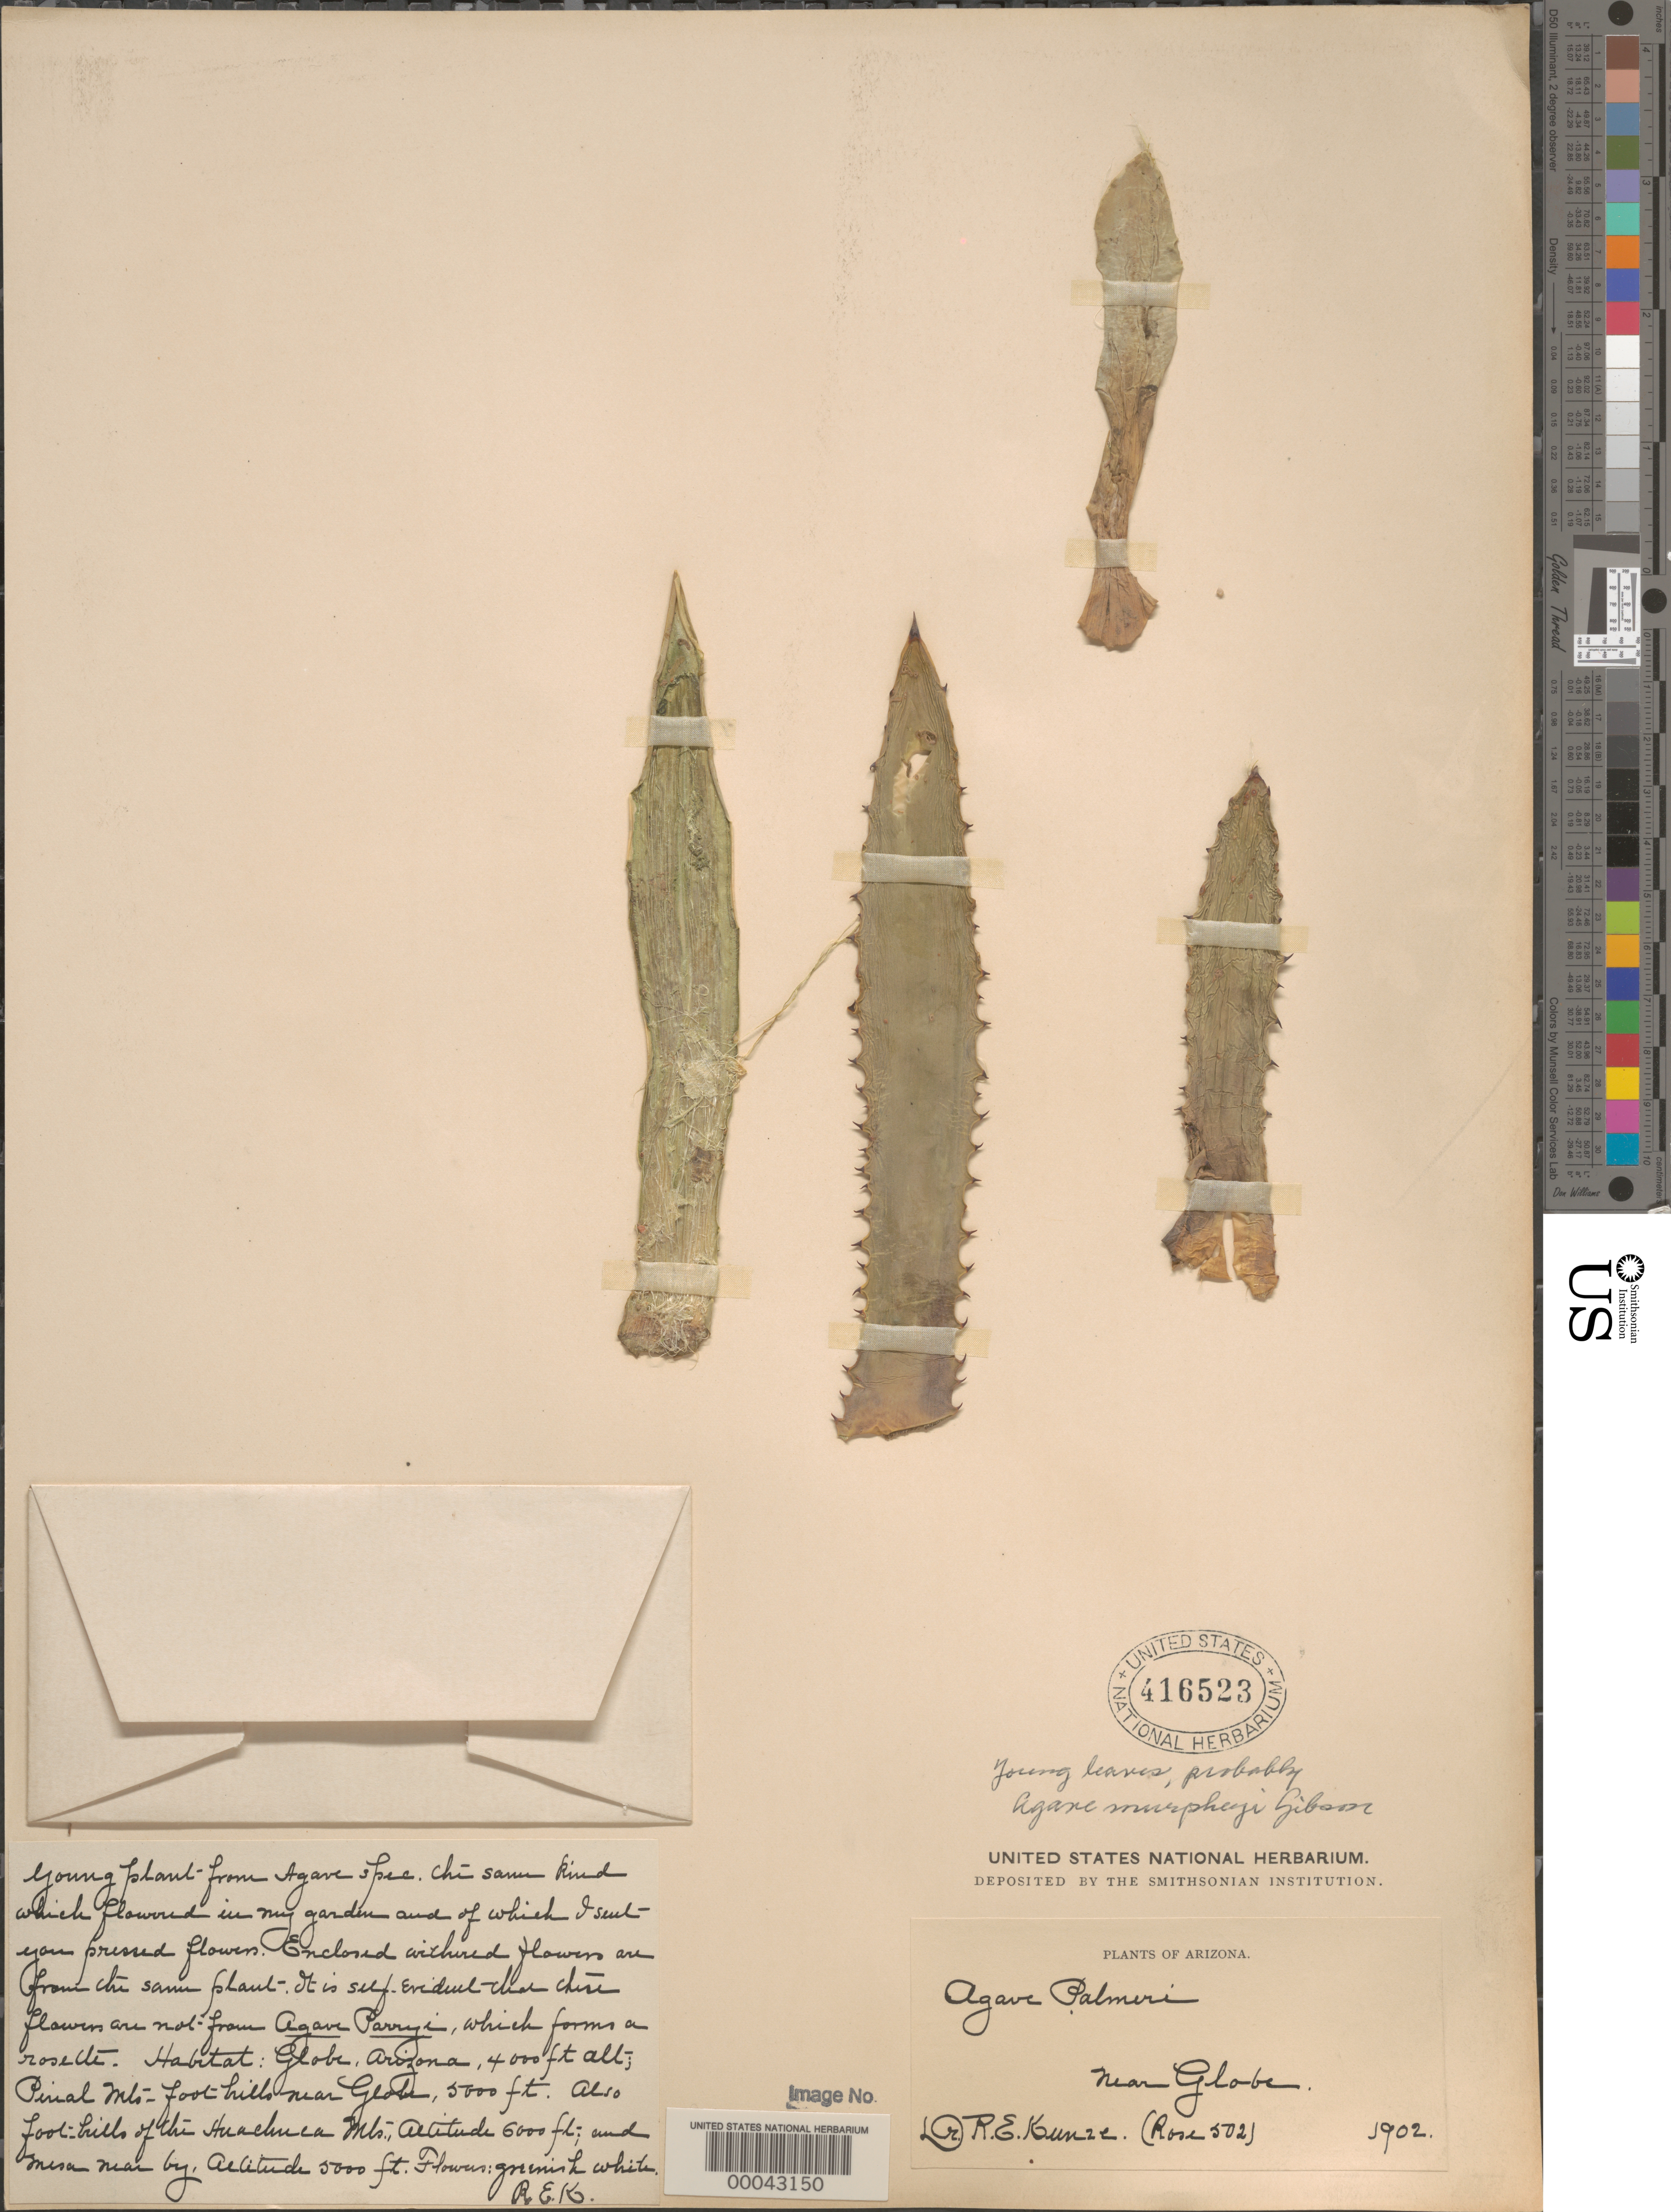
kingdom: Plantae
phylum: Tracheophyta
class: Liliopsida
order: Asparagales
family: Asparagaceae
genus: Agave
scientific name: Agave murpheyi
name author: F. Gibson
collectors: R. E. Kunze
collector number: Rose 502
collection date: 1902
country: United States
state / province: Arizona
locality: Globe. Pinal Mts foothills near Globe. Also foothills of the Huachuca Mts. And mesa nearby.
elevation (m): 1219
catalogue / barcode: US 416523